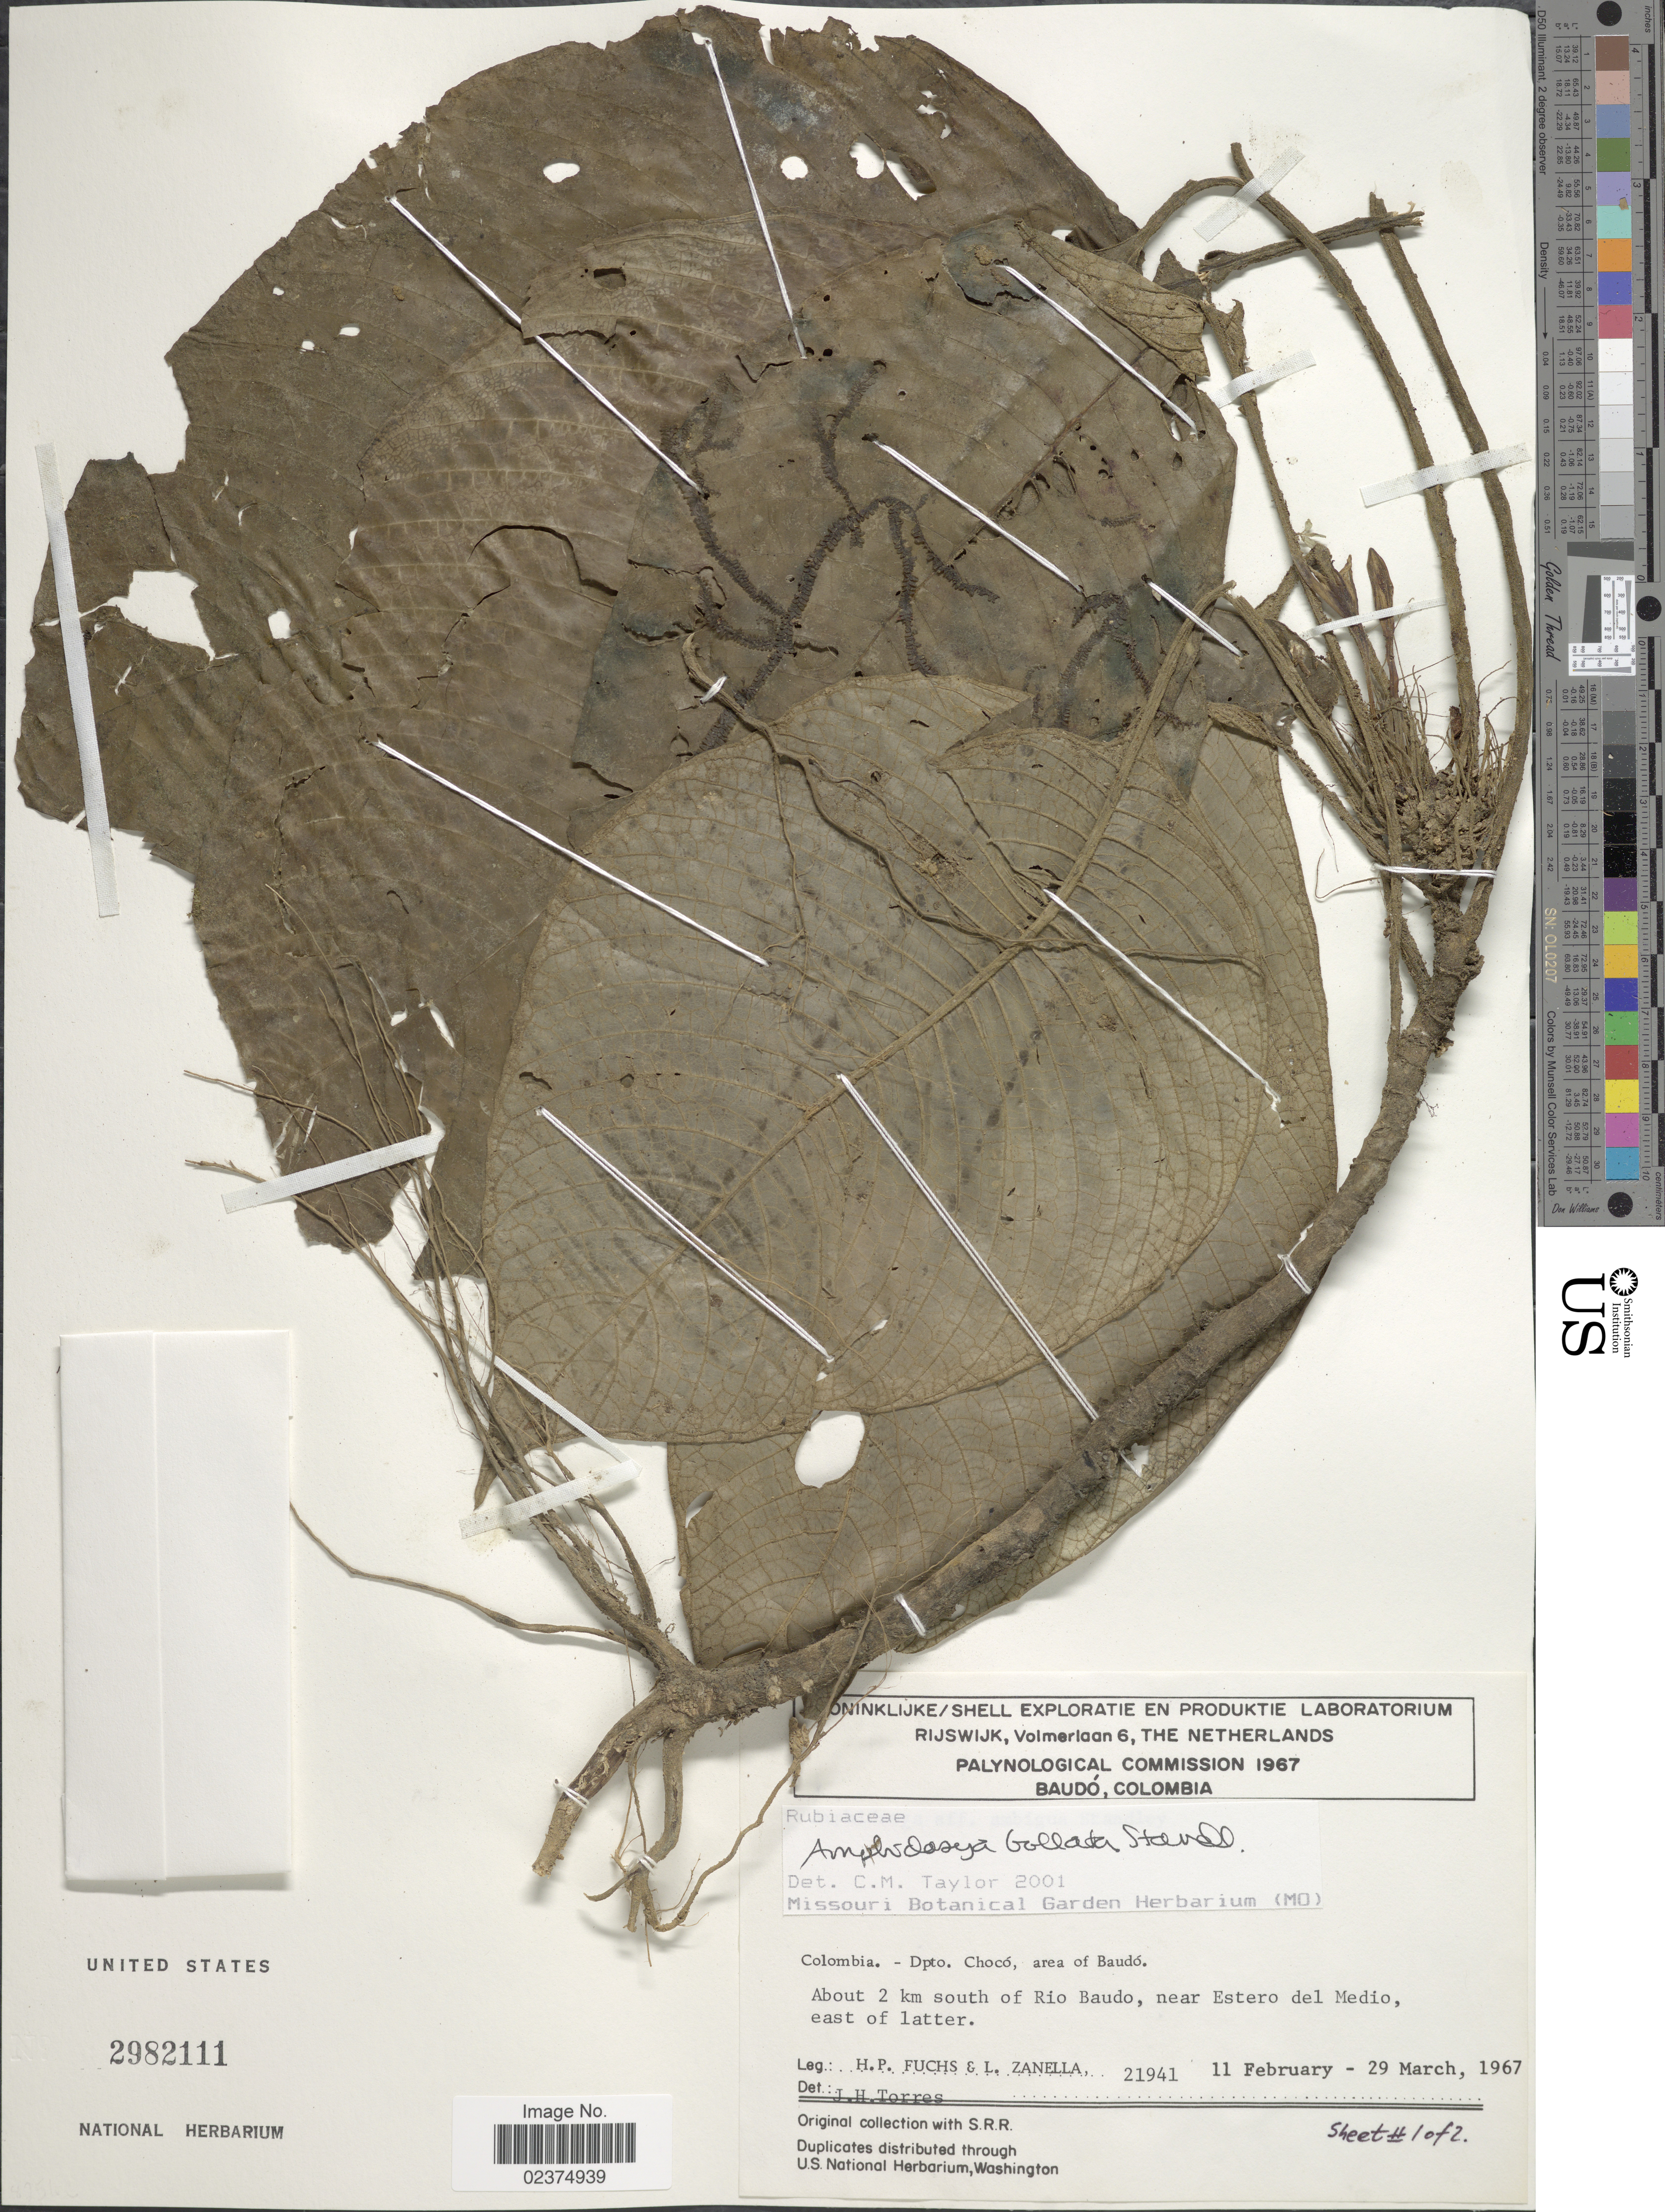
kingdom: Plantae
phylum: Tracheophyta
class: Magnoliopsida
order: Gentianales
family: Rubiaceae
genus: Amphidasya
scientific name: Amphidasya bullata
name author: Standl.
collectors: H. P. Fuchs & L. Zanella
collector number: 21941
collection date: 1967-02-11/1967-03-29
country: Colombia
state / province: Chocó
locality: Dpto. Choco, area of Baudo. About 2 km south of Rio Baudo, near Estero del Medio, east of Latter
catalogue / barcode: US 2982111